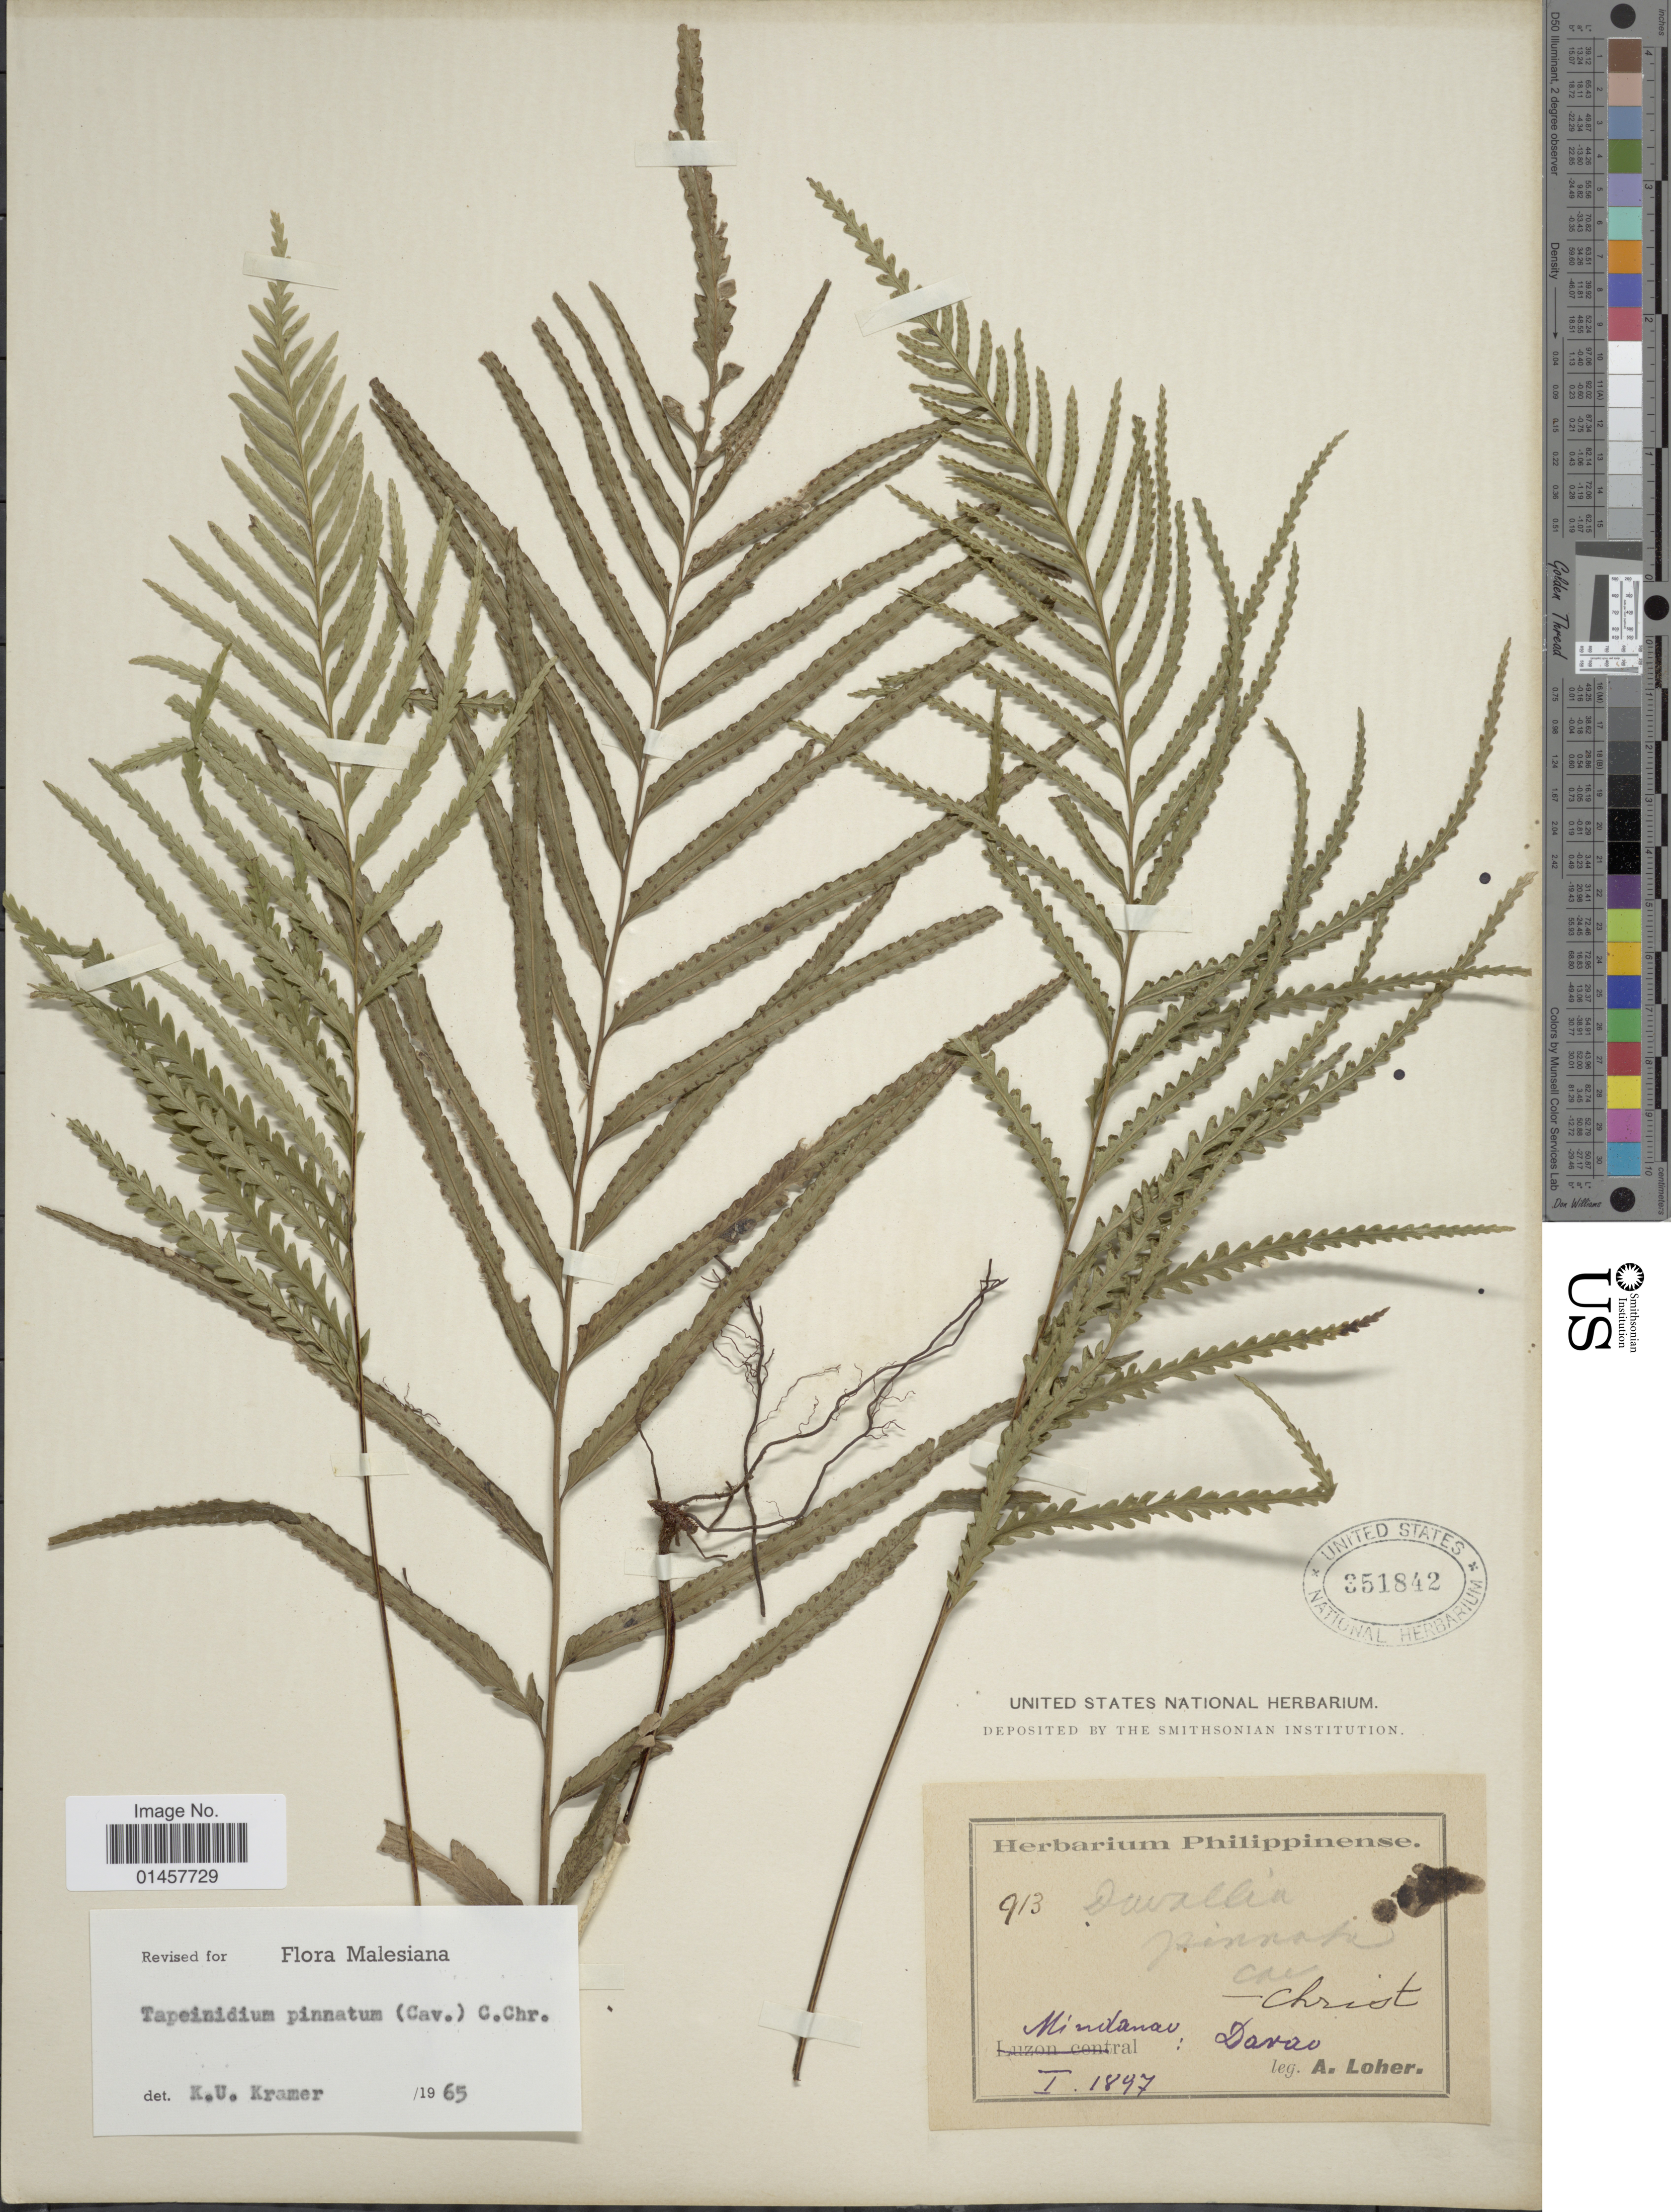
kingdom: Plantae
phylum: Tracheophyta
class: Polypodiopsida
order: Polypodiales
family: Lindsaeaceae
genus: Tapeinidium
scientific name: Tapeinidium pinnatum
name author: (Cav.) C. Chr.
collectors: A. Loher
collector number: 913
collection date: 1897-01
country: Philippines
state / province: Davao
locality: Mindanao: Davao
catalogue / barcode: US 351842